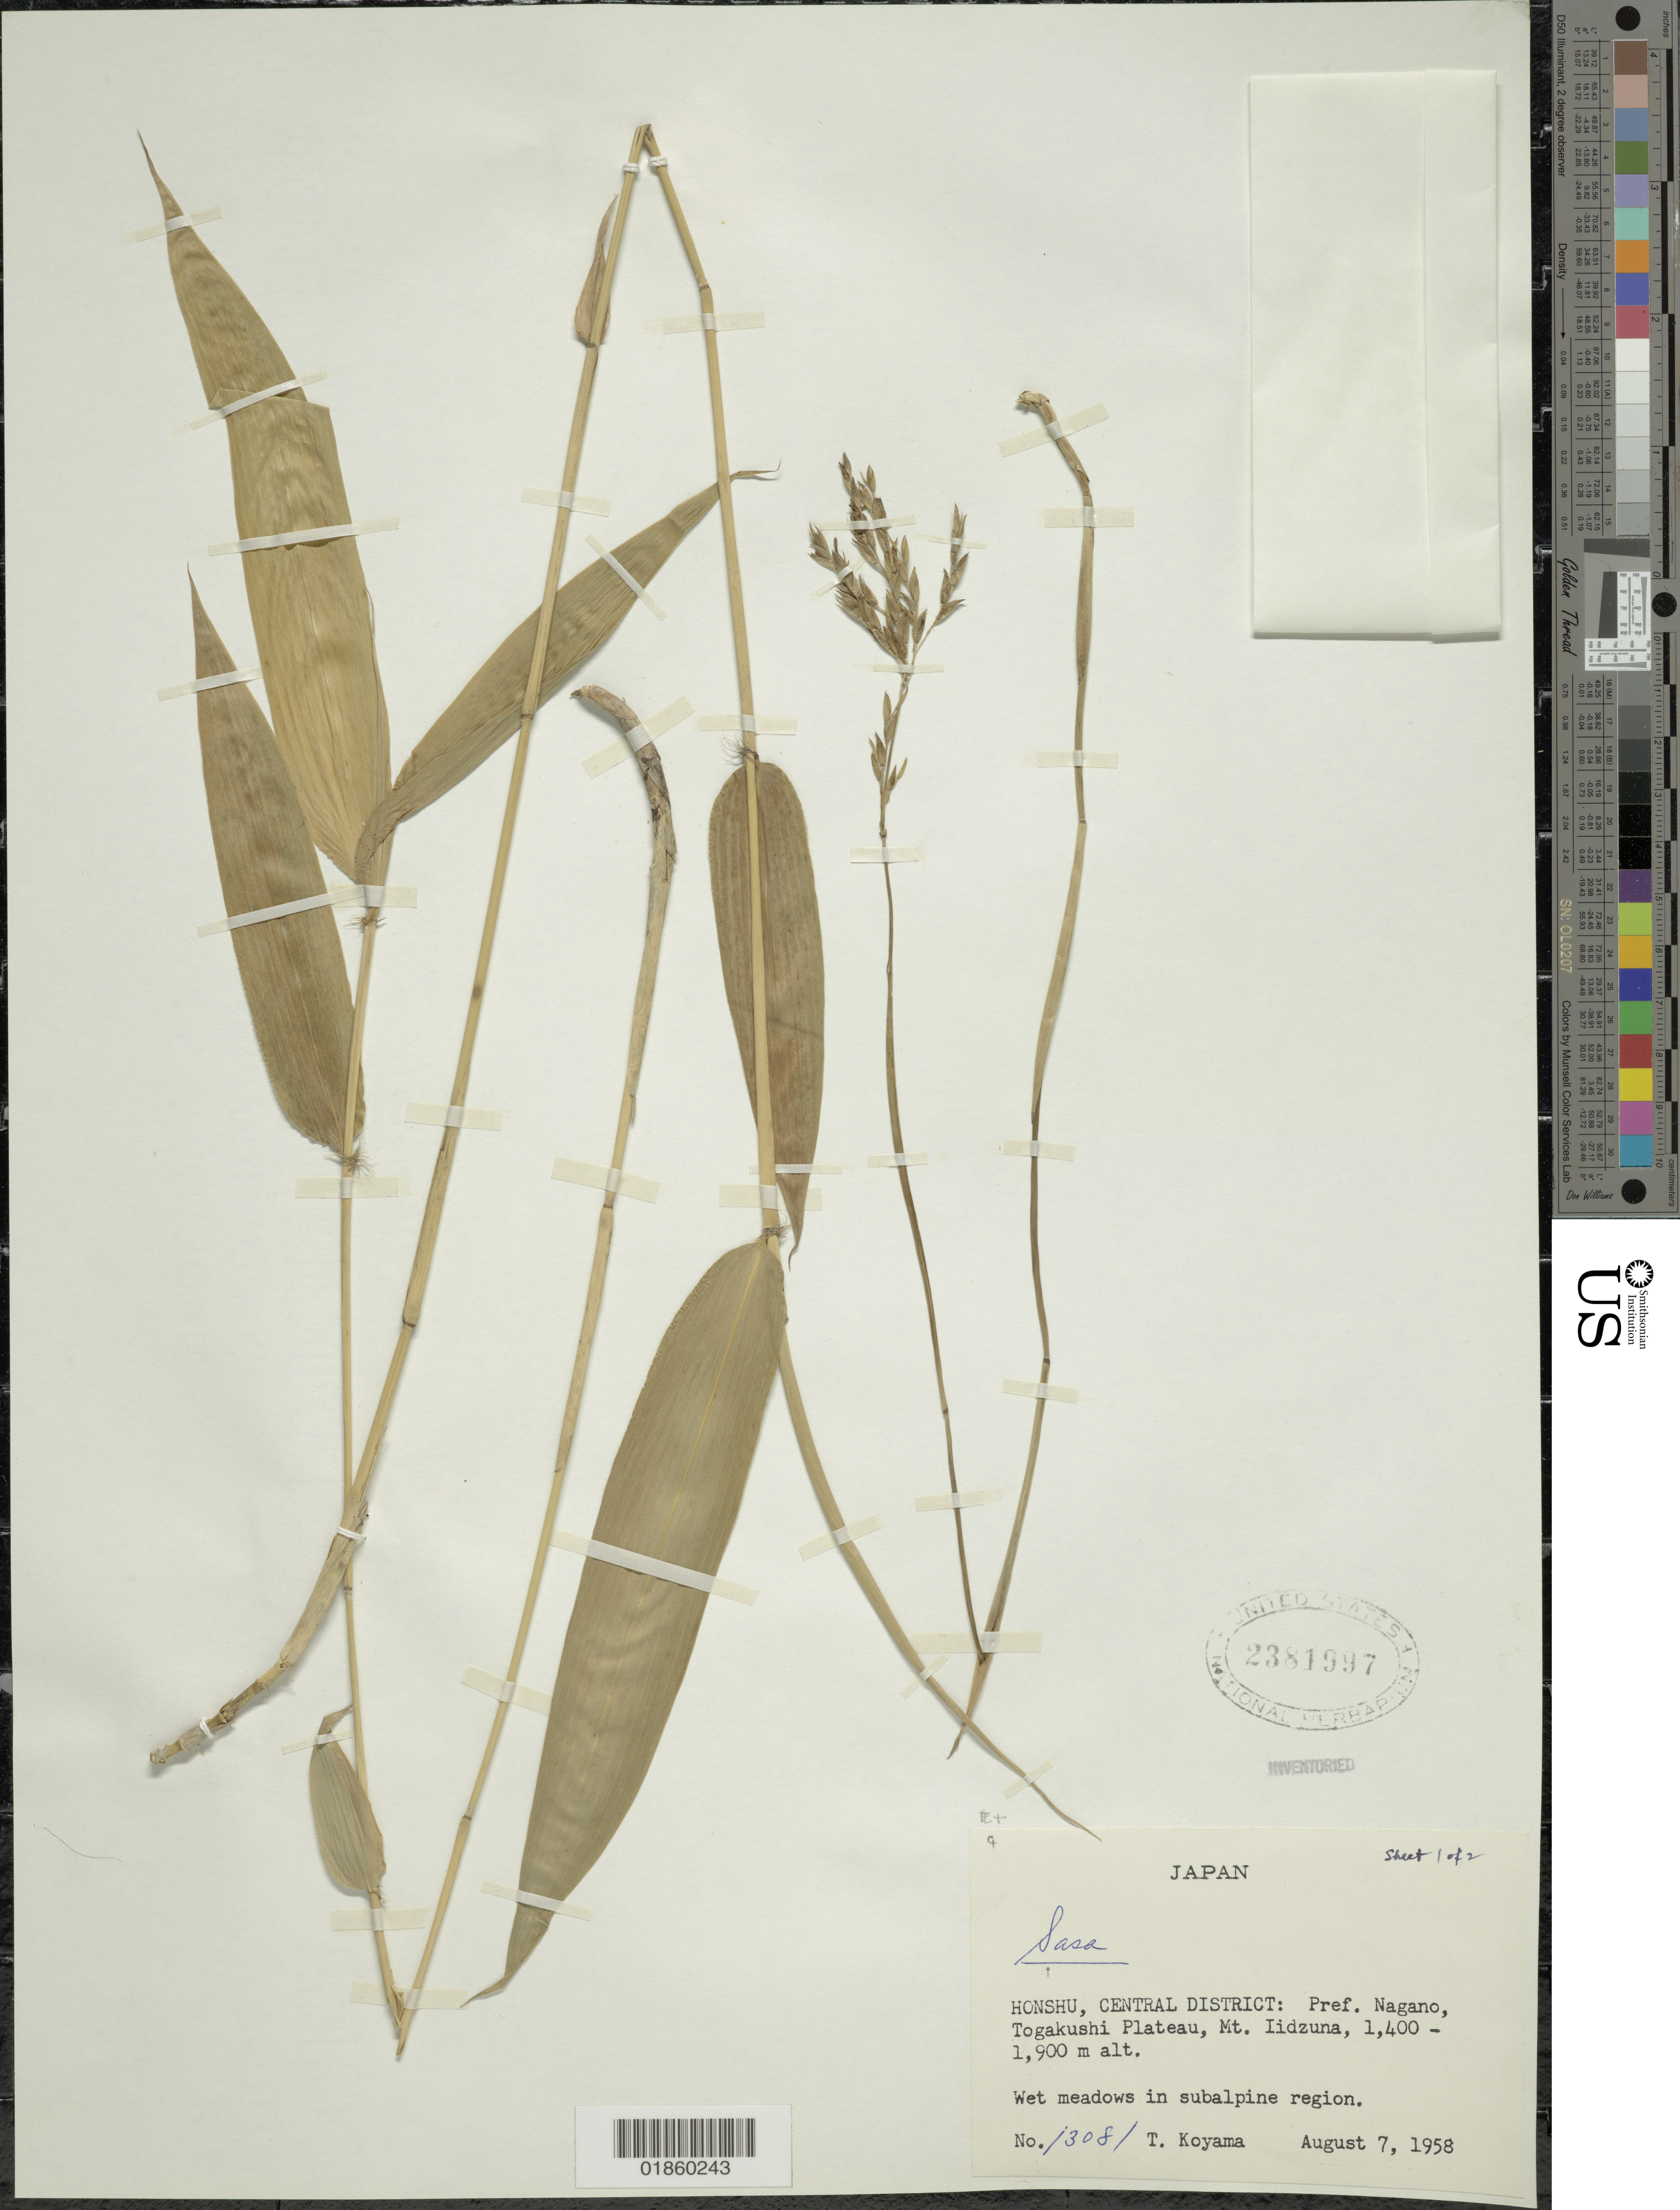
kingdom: Plantae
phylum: Tracheophyta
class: Liliopsida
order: Poales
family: Poaceae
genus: Sasa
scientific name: Sasa sp.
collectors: T. Koyama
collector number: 13081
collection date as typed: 07 Aug 1958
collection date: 1958-08-07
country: Japan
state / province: Nagano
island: Honshu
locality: Togakushi plateau, mt. iidzuna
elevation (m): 1400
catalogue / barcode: US 2381997